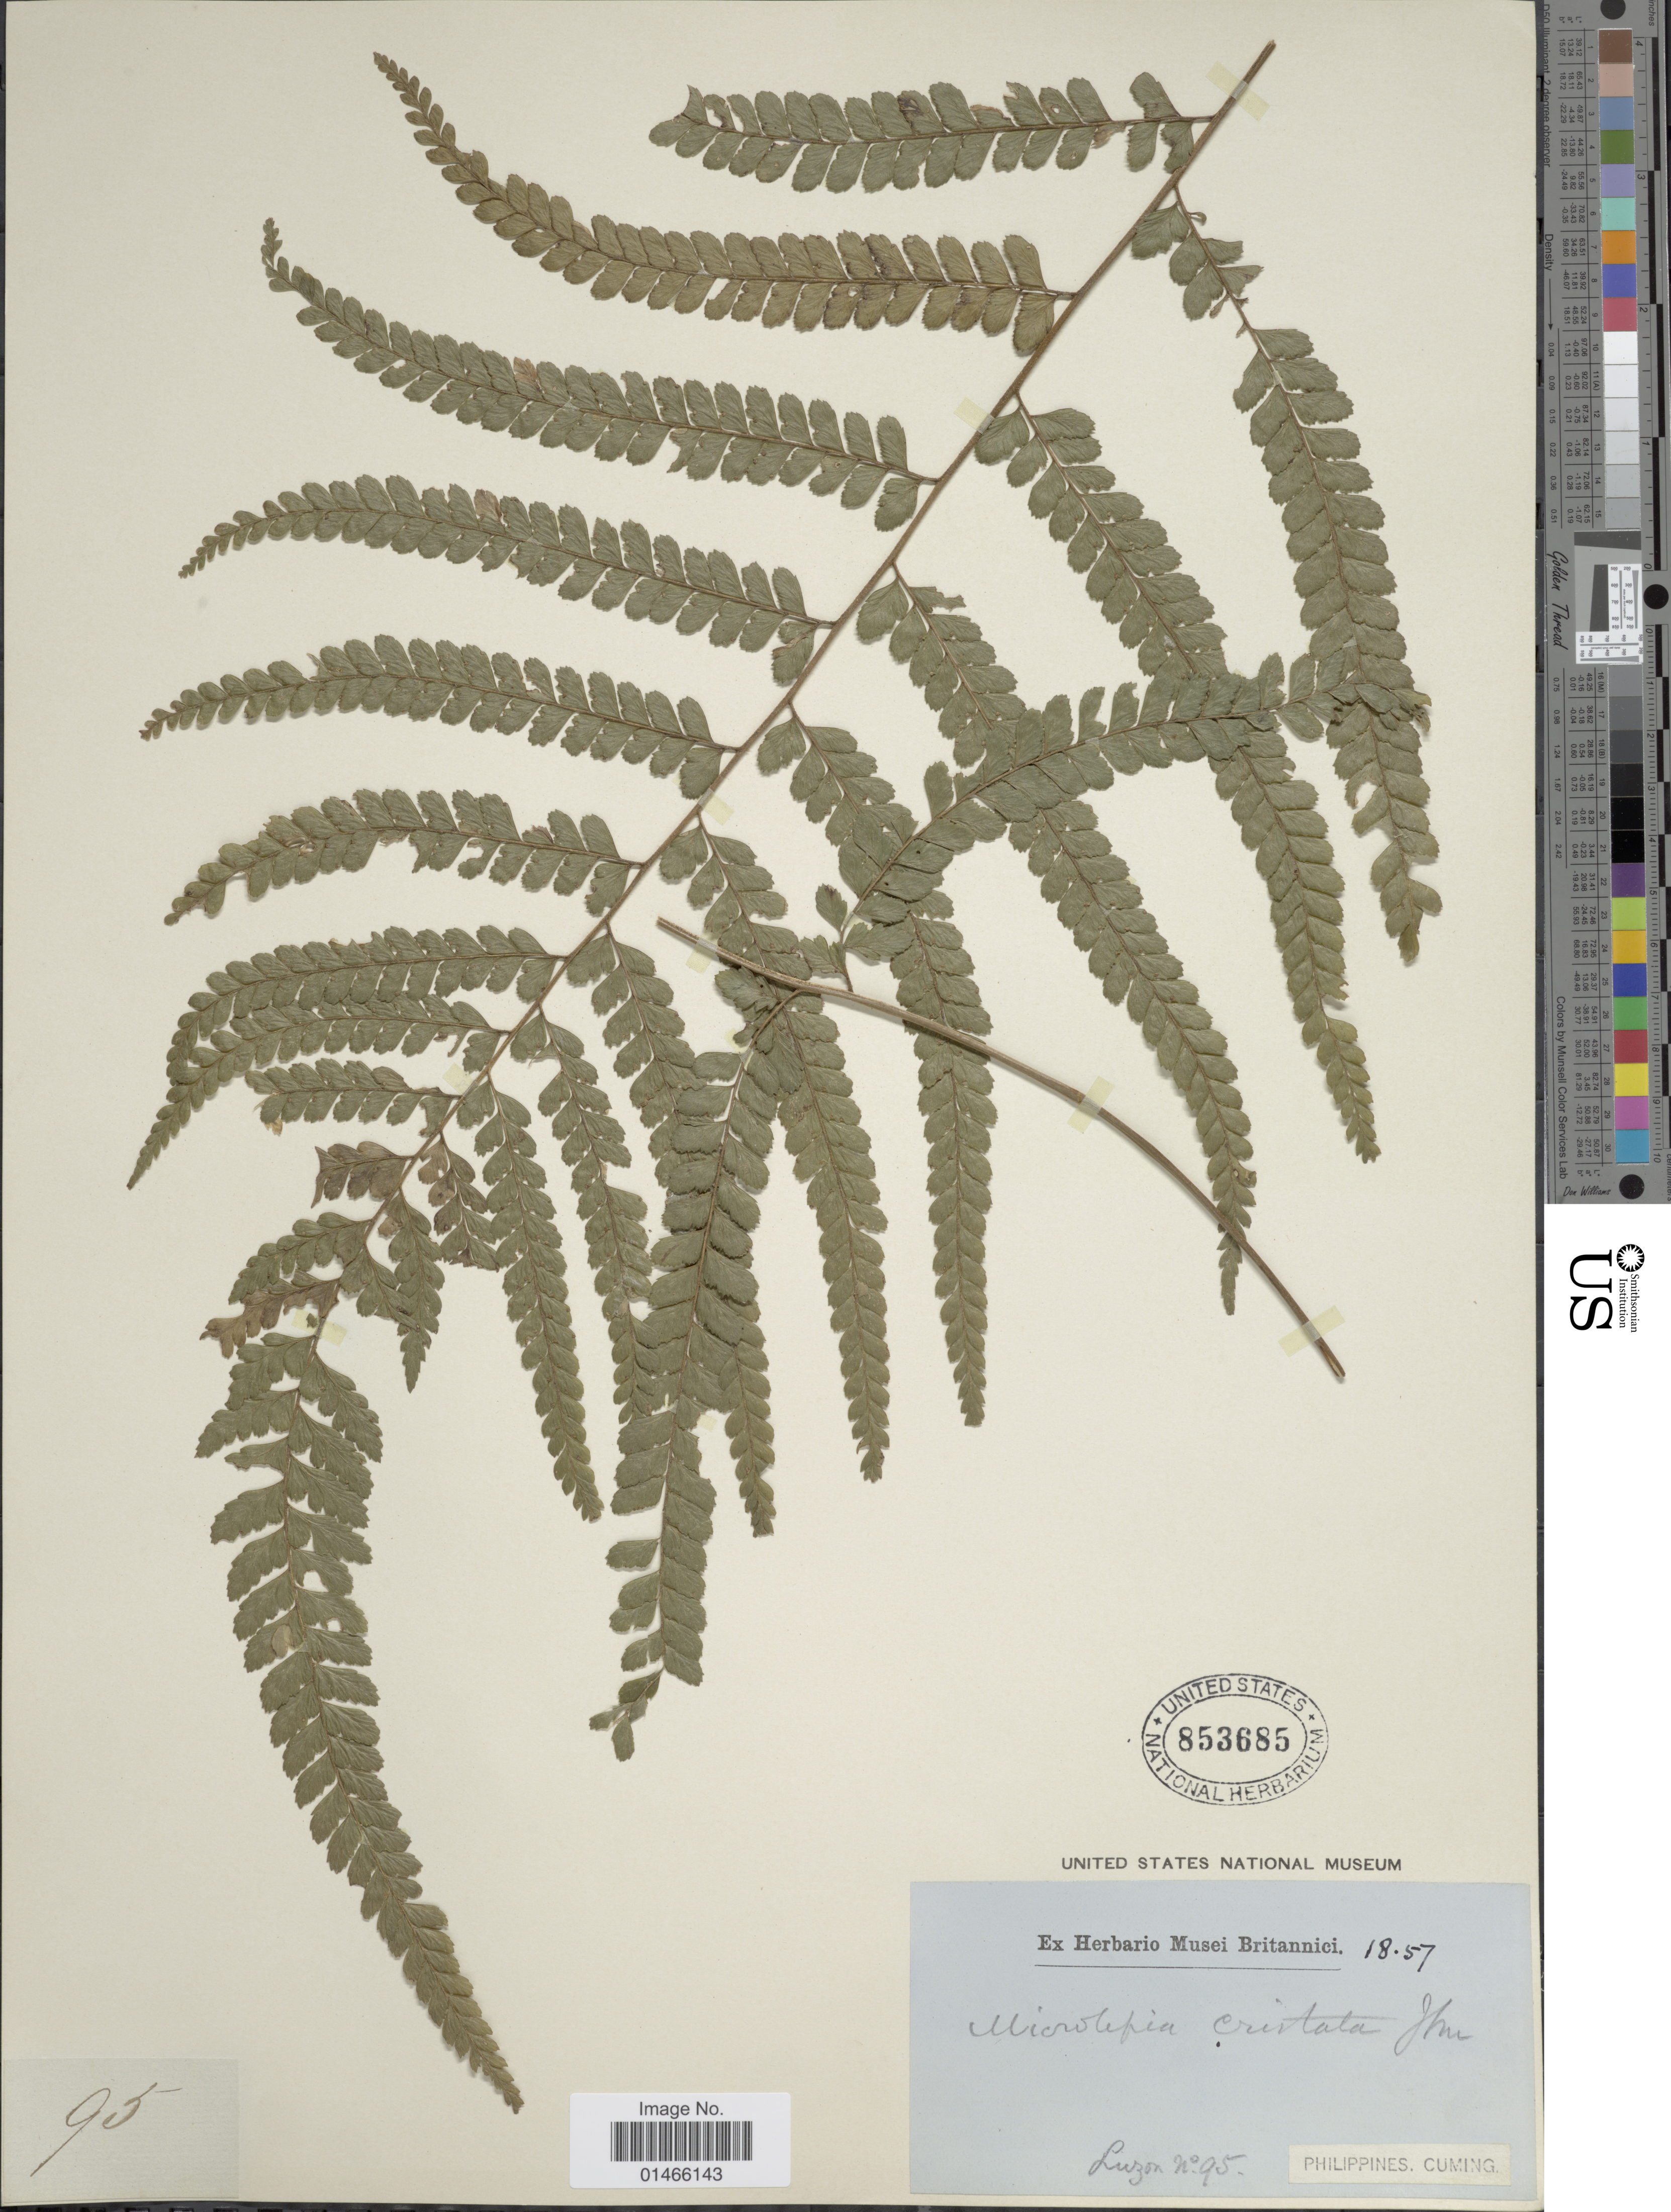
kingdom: Plantae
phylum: Tracheophyta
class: Polypodiopsida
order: Polypodiales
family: Dennstaedtiaceae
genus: Microlepia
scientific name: Microlepia strigosa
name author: (Thunb.) J. Presl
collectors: -. Cuming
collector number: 95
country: Philippines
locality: Luzon, Philippines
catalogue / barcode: US 853685